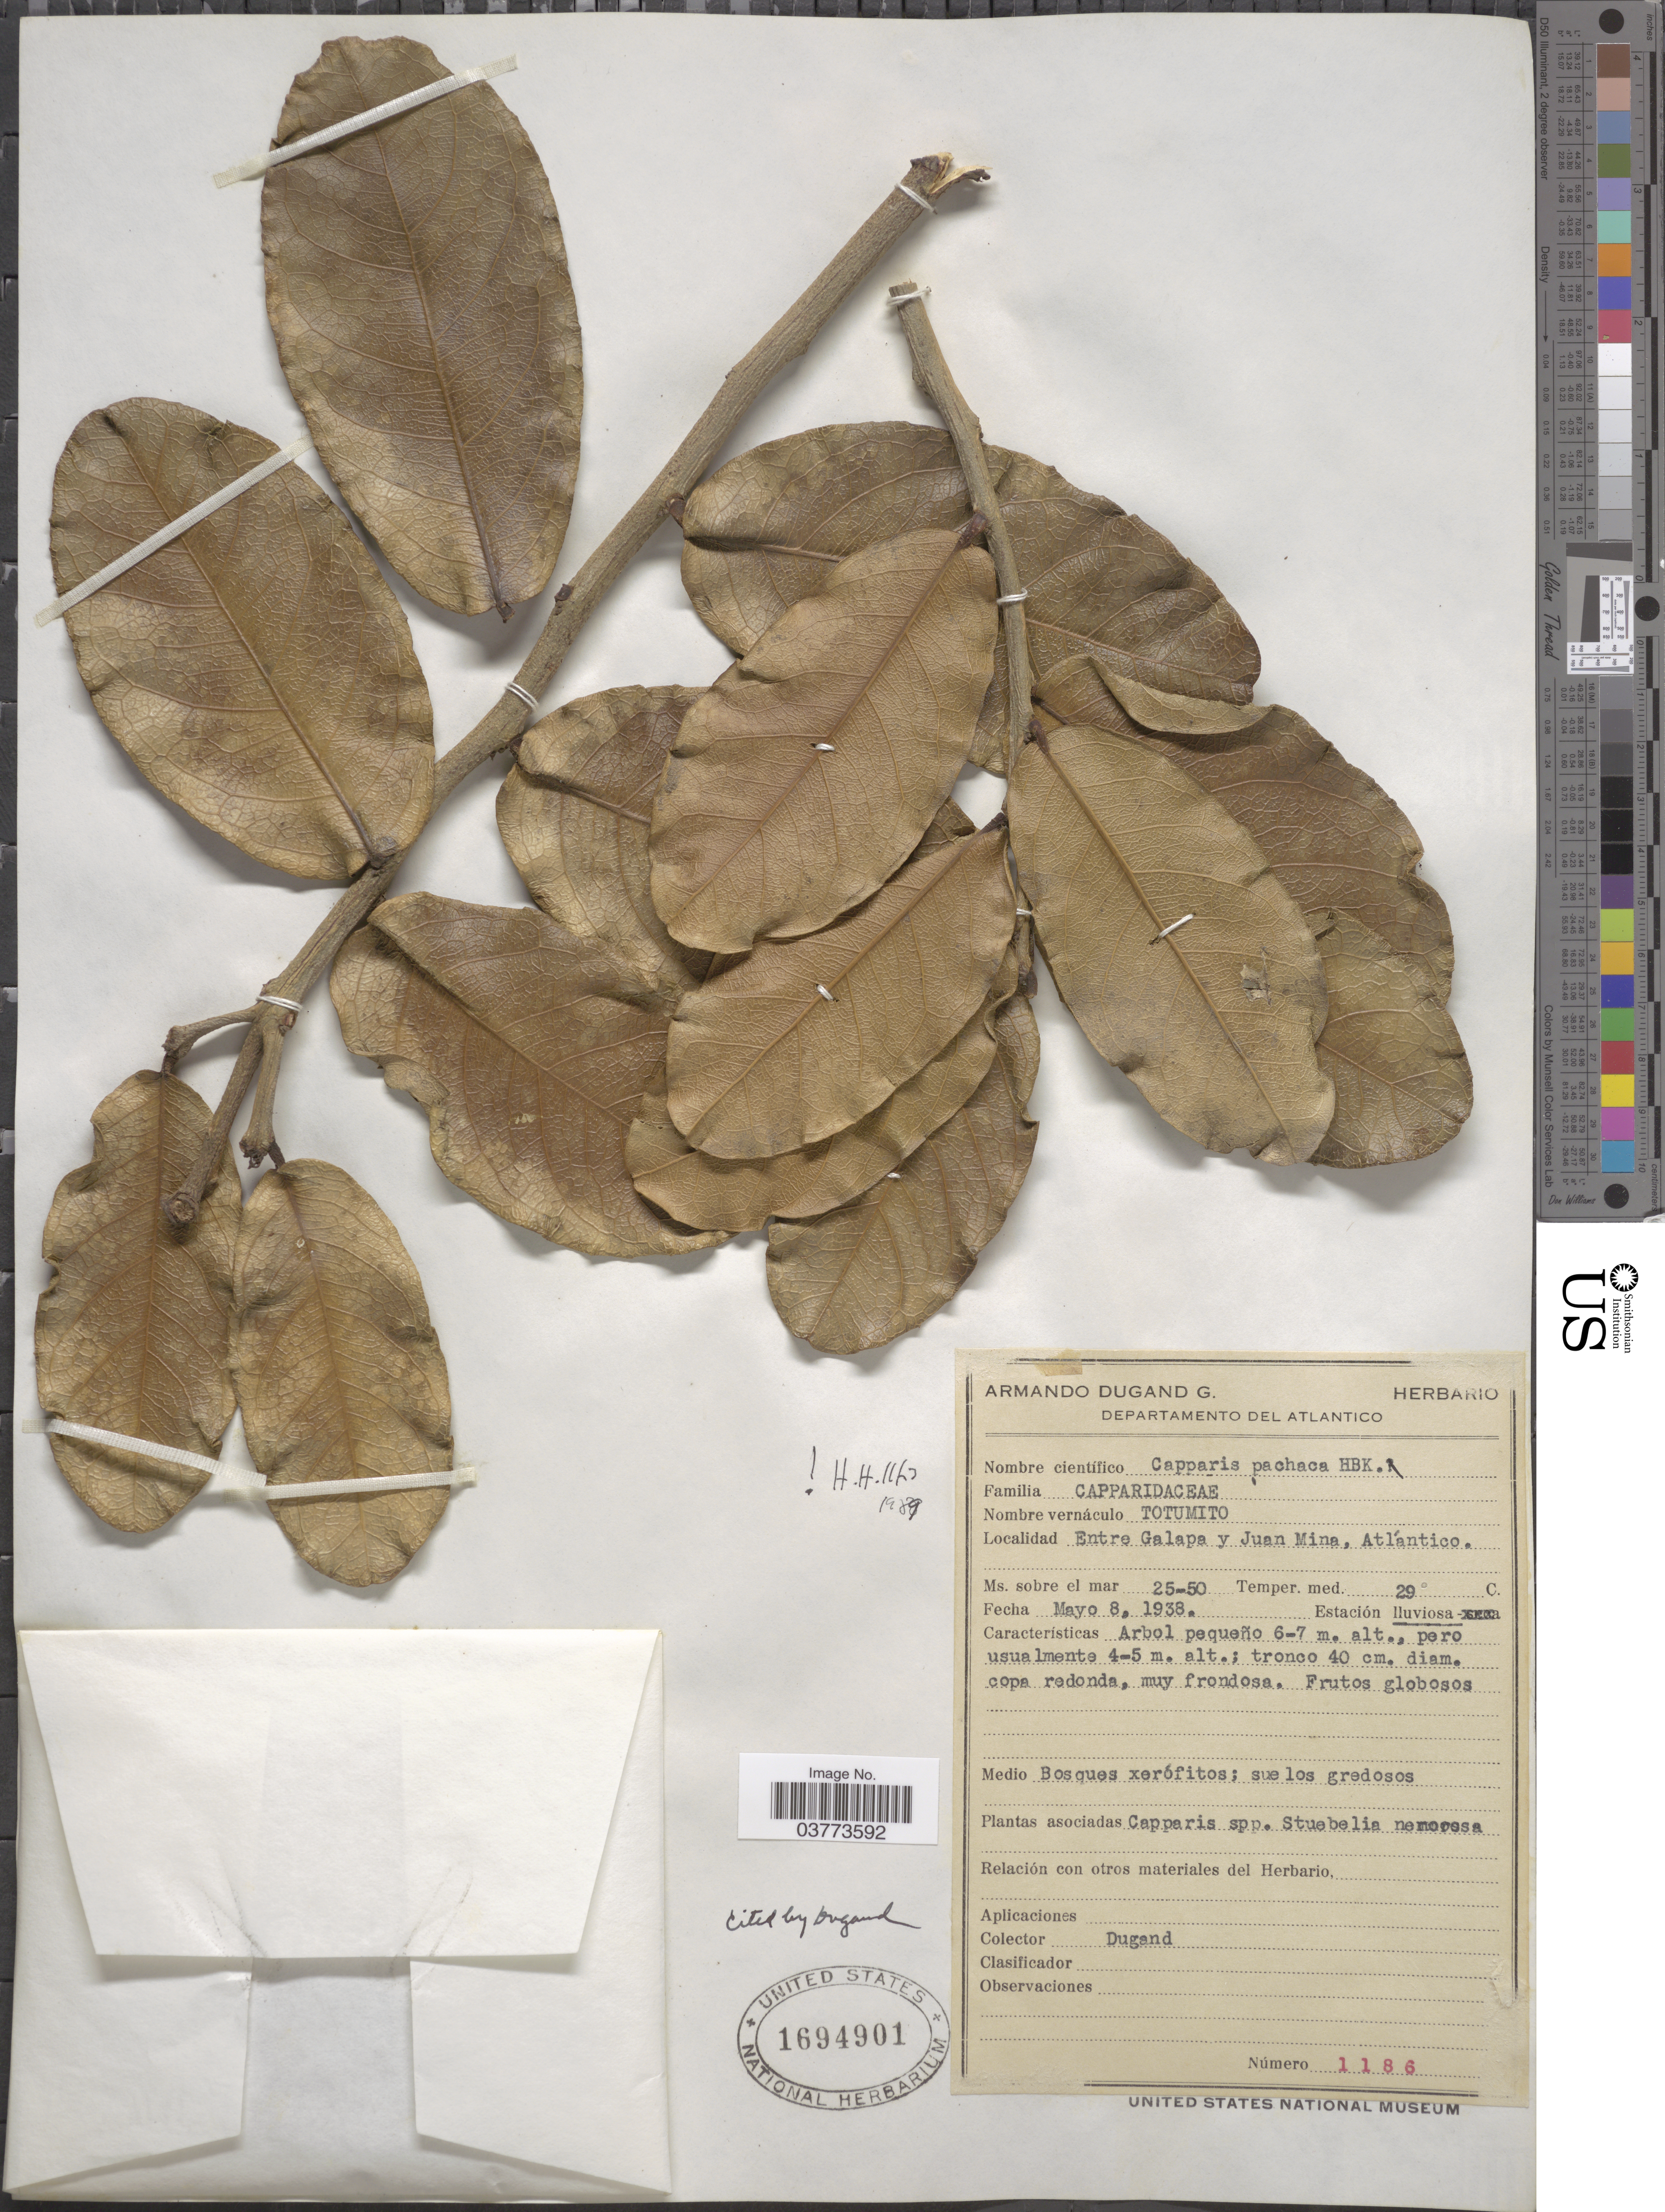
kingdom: Plantae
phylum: Tracheophyta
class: Magnoliopsida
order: Brassicales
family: Capparaceae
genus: Neocapparis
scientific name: Neocapparis pachaca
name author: (Kunth) Cornejo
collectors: A. Dugand G.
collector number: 1186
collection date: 1938-05-08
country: Colombia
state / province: Atlántico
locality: Departamento del Atlantico. Entre Galapa y Juan Mina.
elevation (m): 25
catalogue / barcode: US 1694901